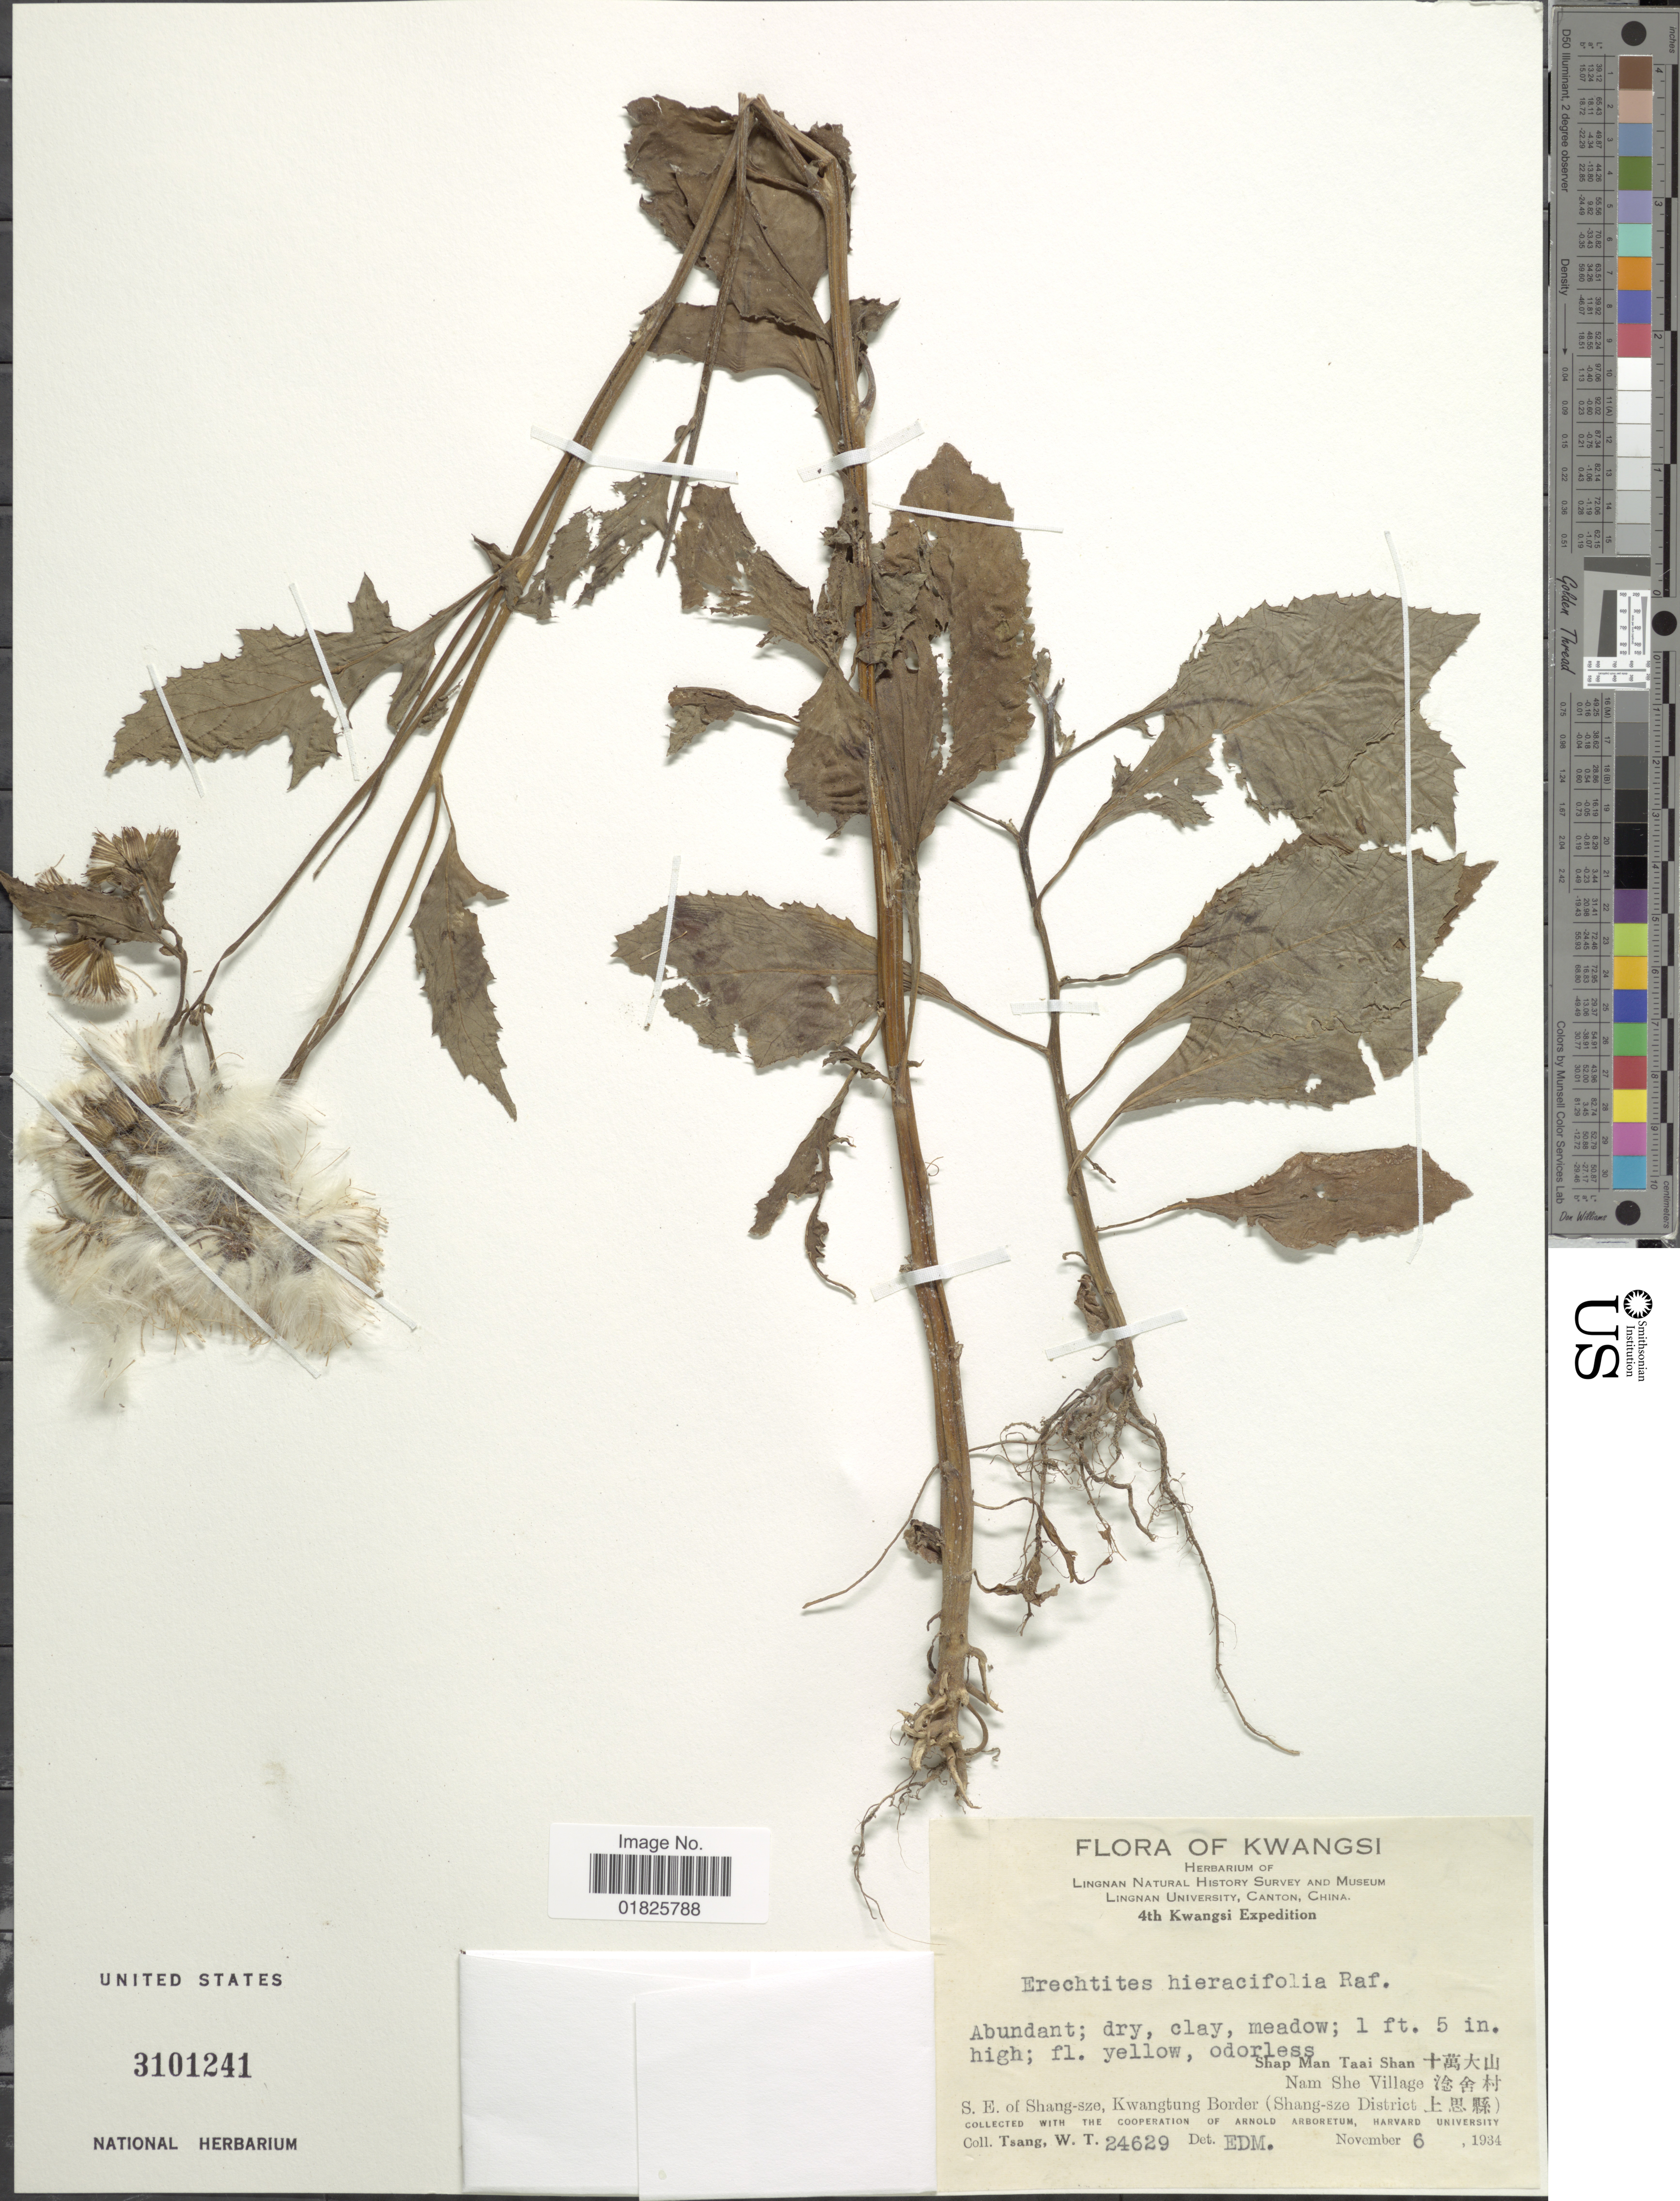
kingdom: Plantae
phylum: Tracheophyta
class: Magnoliopsida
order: Asterales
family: Asteraceae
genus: Erechtites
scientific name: Erechtites hieraciifolius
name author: (L.) Raf. ex DC.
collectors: W. T. Tsang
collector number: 24629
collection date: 1934-11-06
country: China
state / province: Guangxi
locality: Kwangsi, Shap Man Taai Shan, Nam She Village, S. E. of Shang-sze, Kwangtung Border (Shang-sze District)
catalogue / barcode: US 3101241